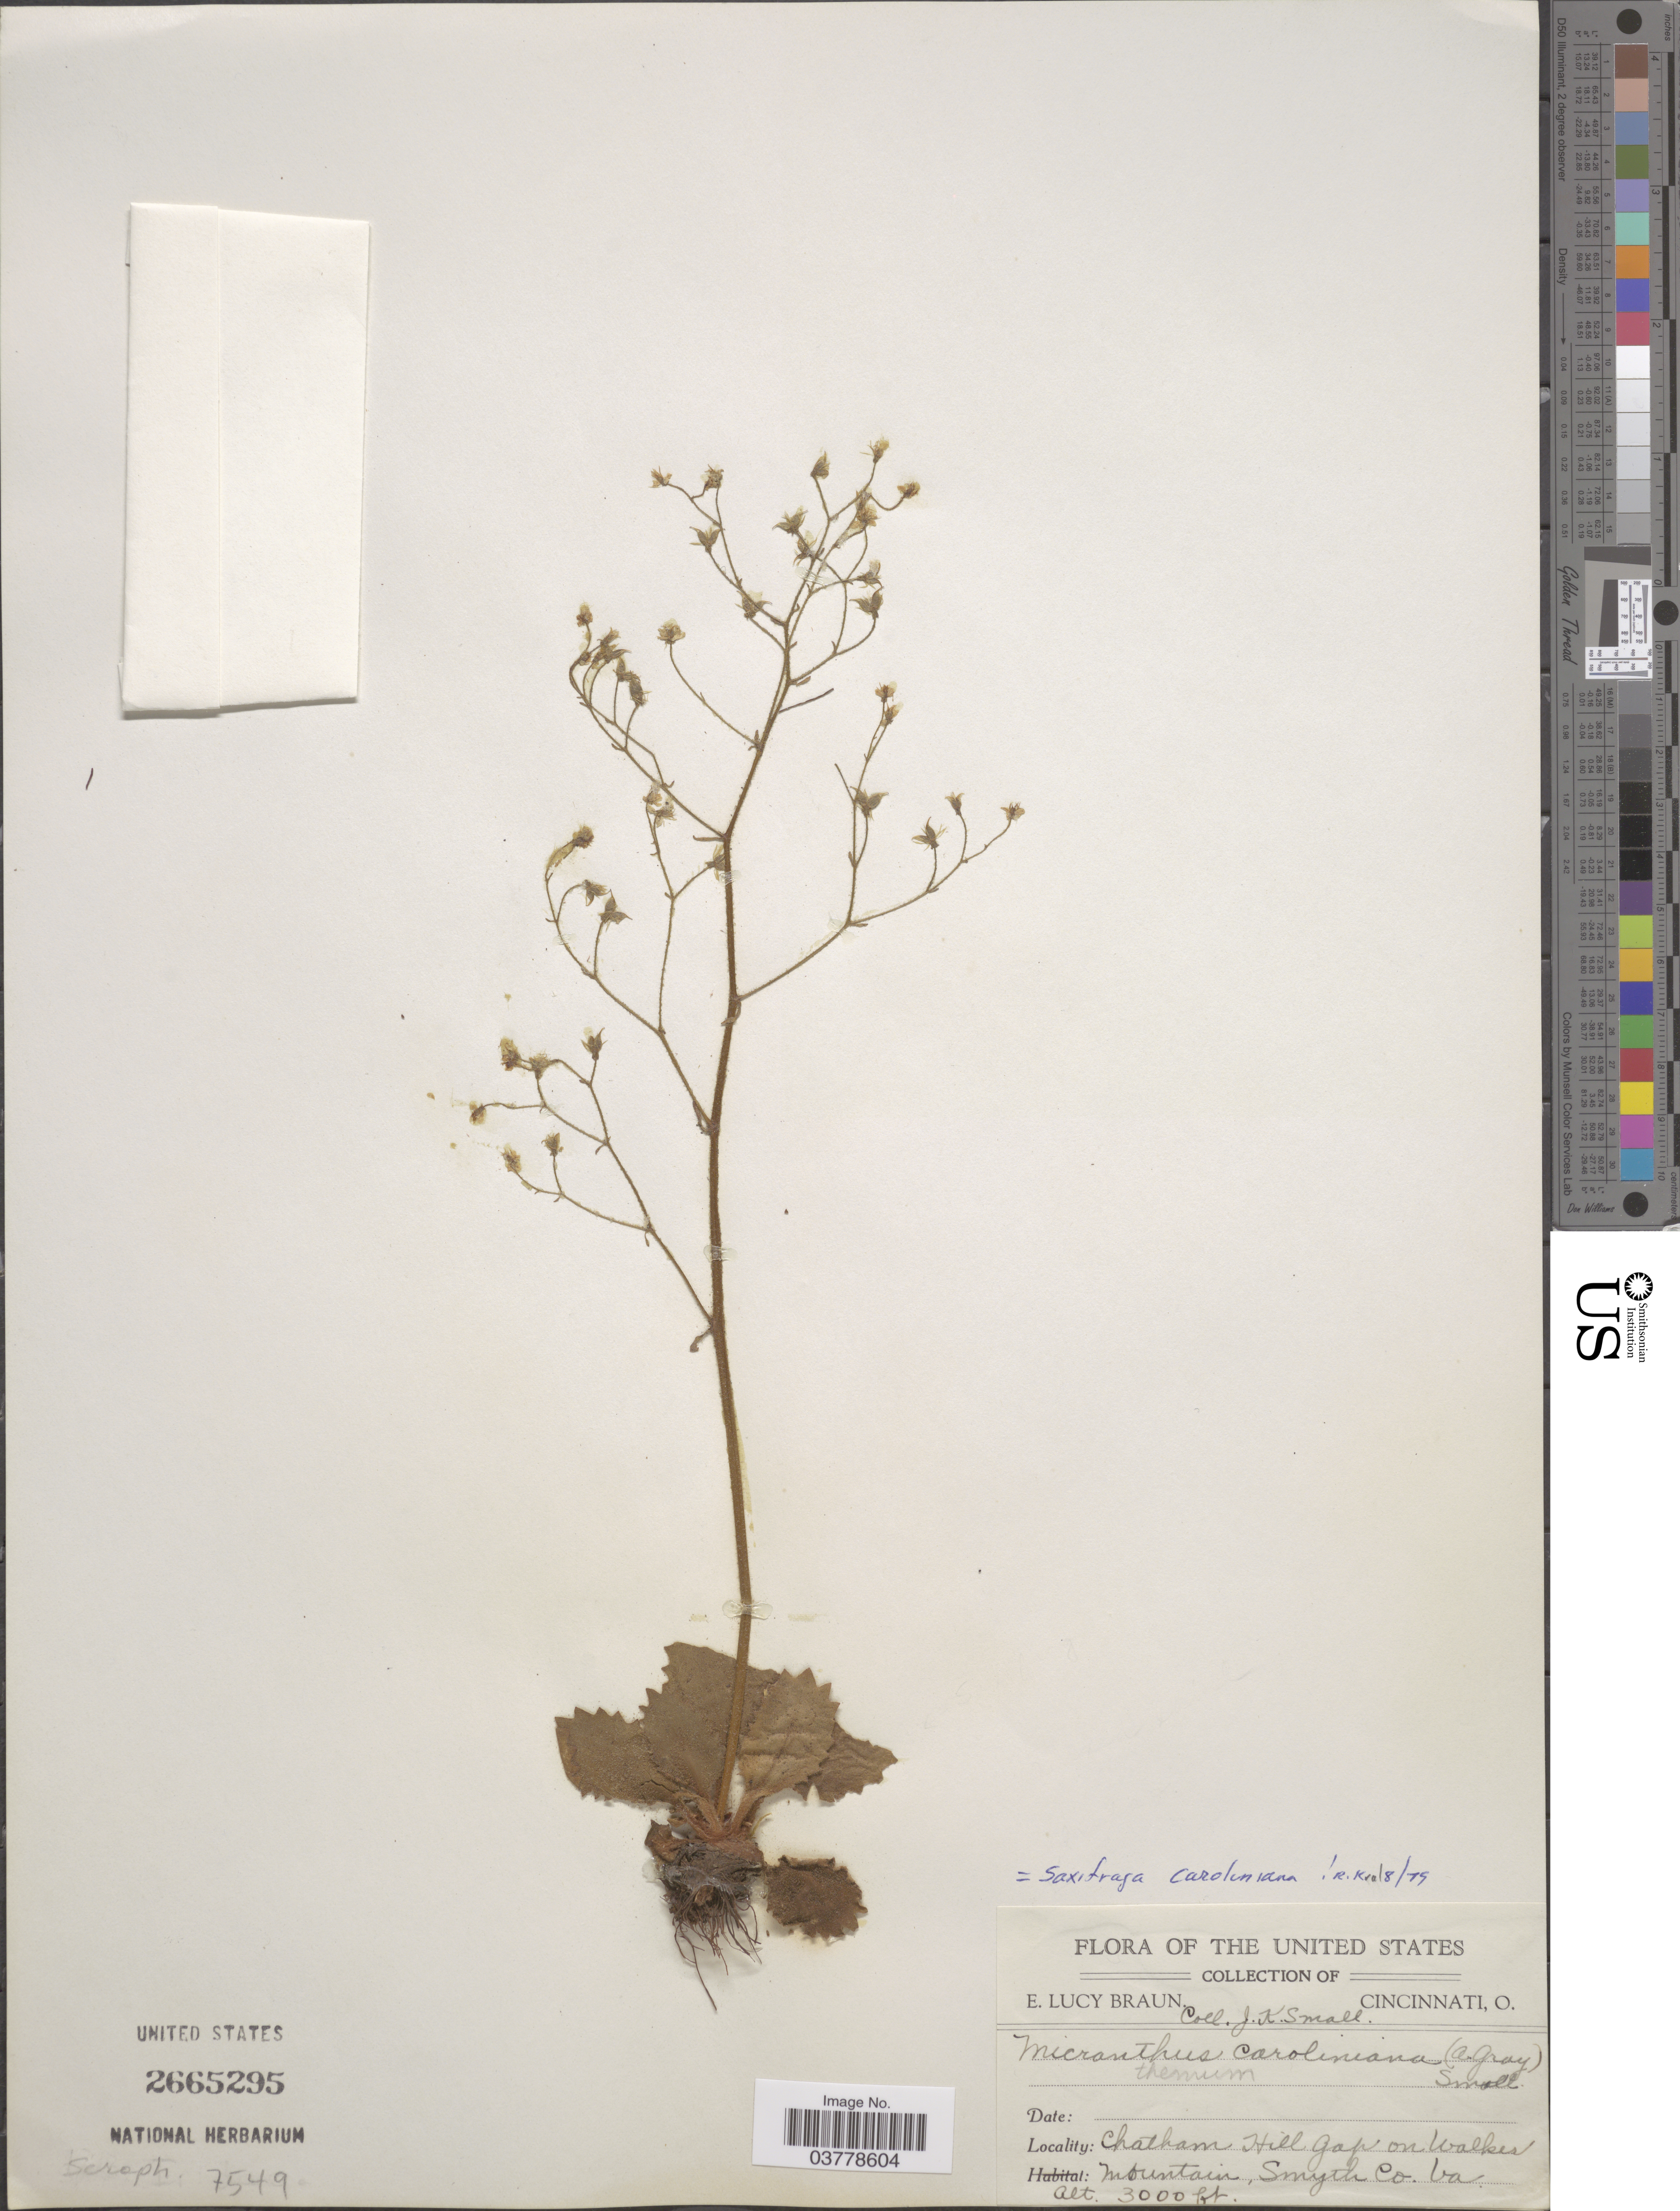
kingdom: Plantae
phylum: Tracheophyta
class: Magnoliopsida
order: Saxifragales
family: Saxifragaceae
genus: Micranthes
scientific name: Micranthes caroliniana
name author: (A. Gray) Small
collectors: E. L. Braun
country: United States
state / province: Virginia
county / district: Smyth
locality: Chatham Hill Gap on Walker Mountain.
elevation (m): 914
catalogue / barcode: US 2665295